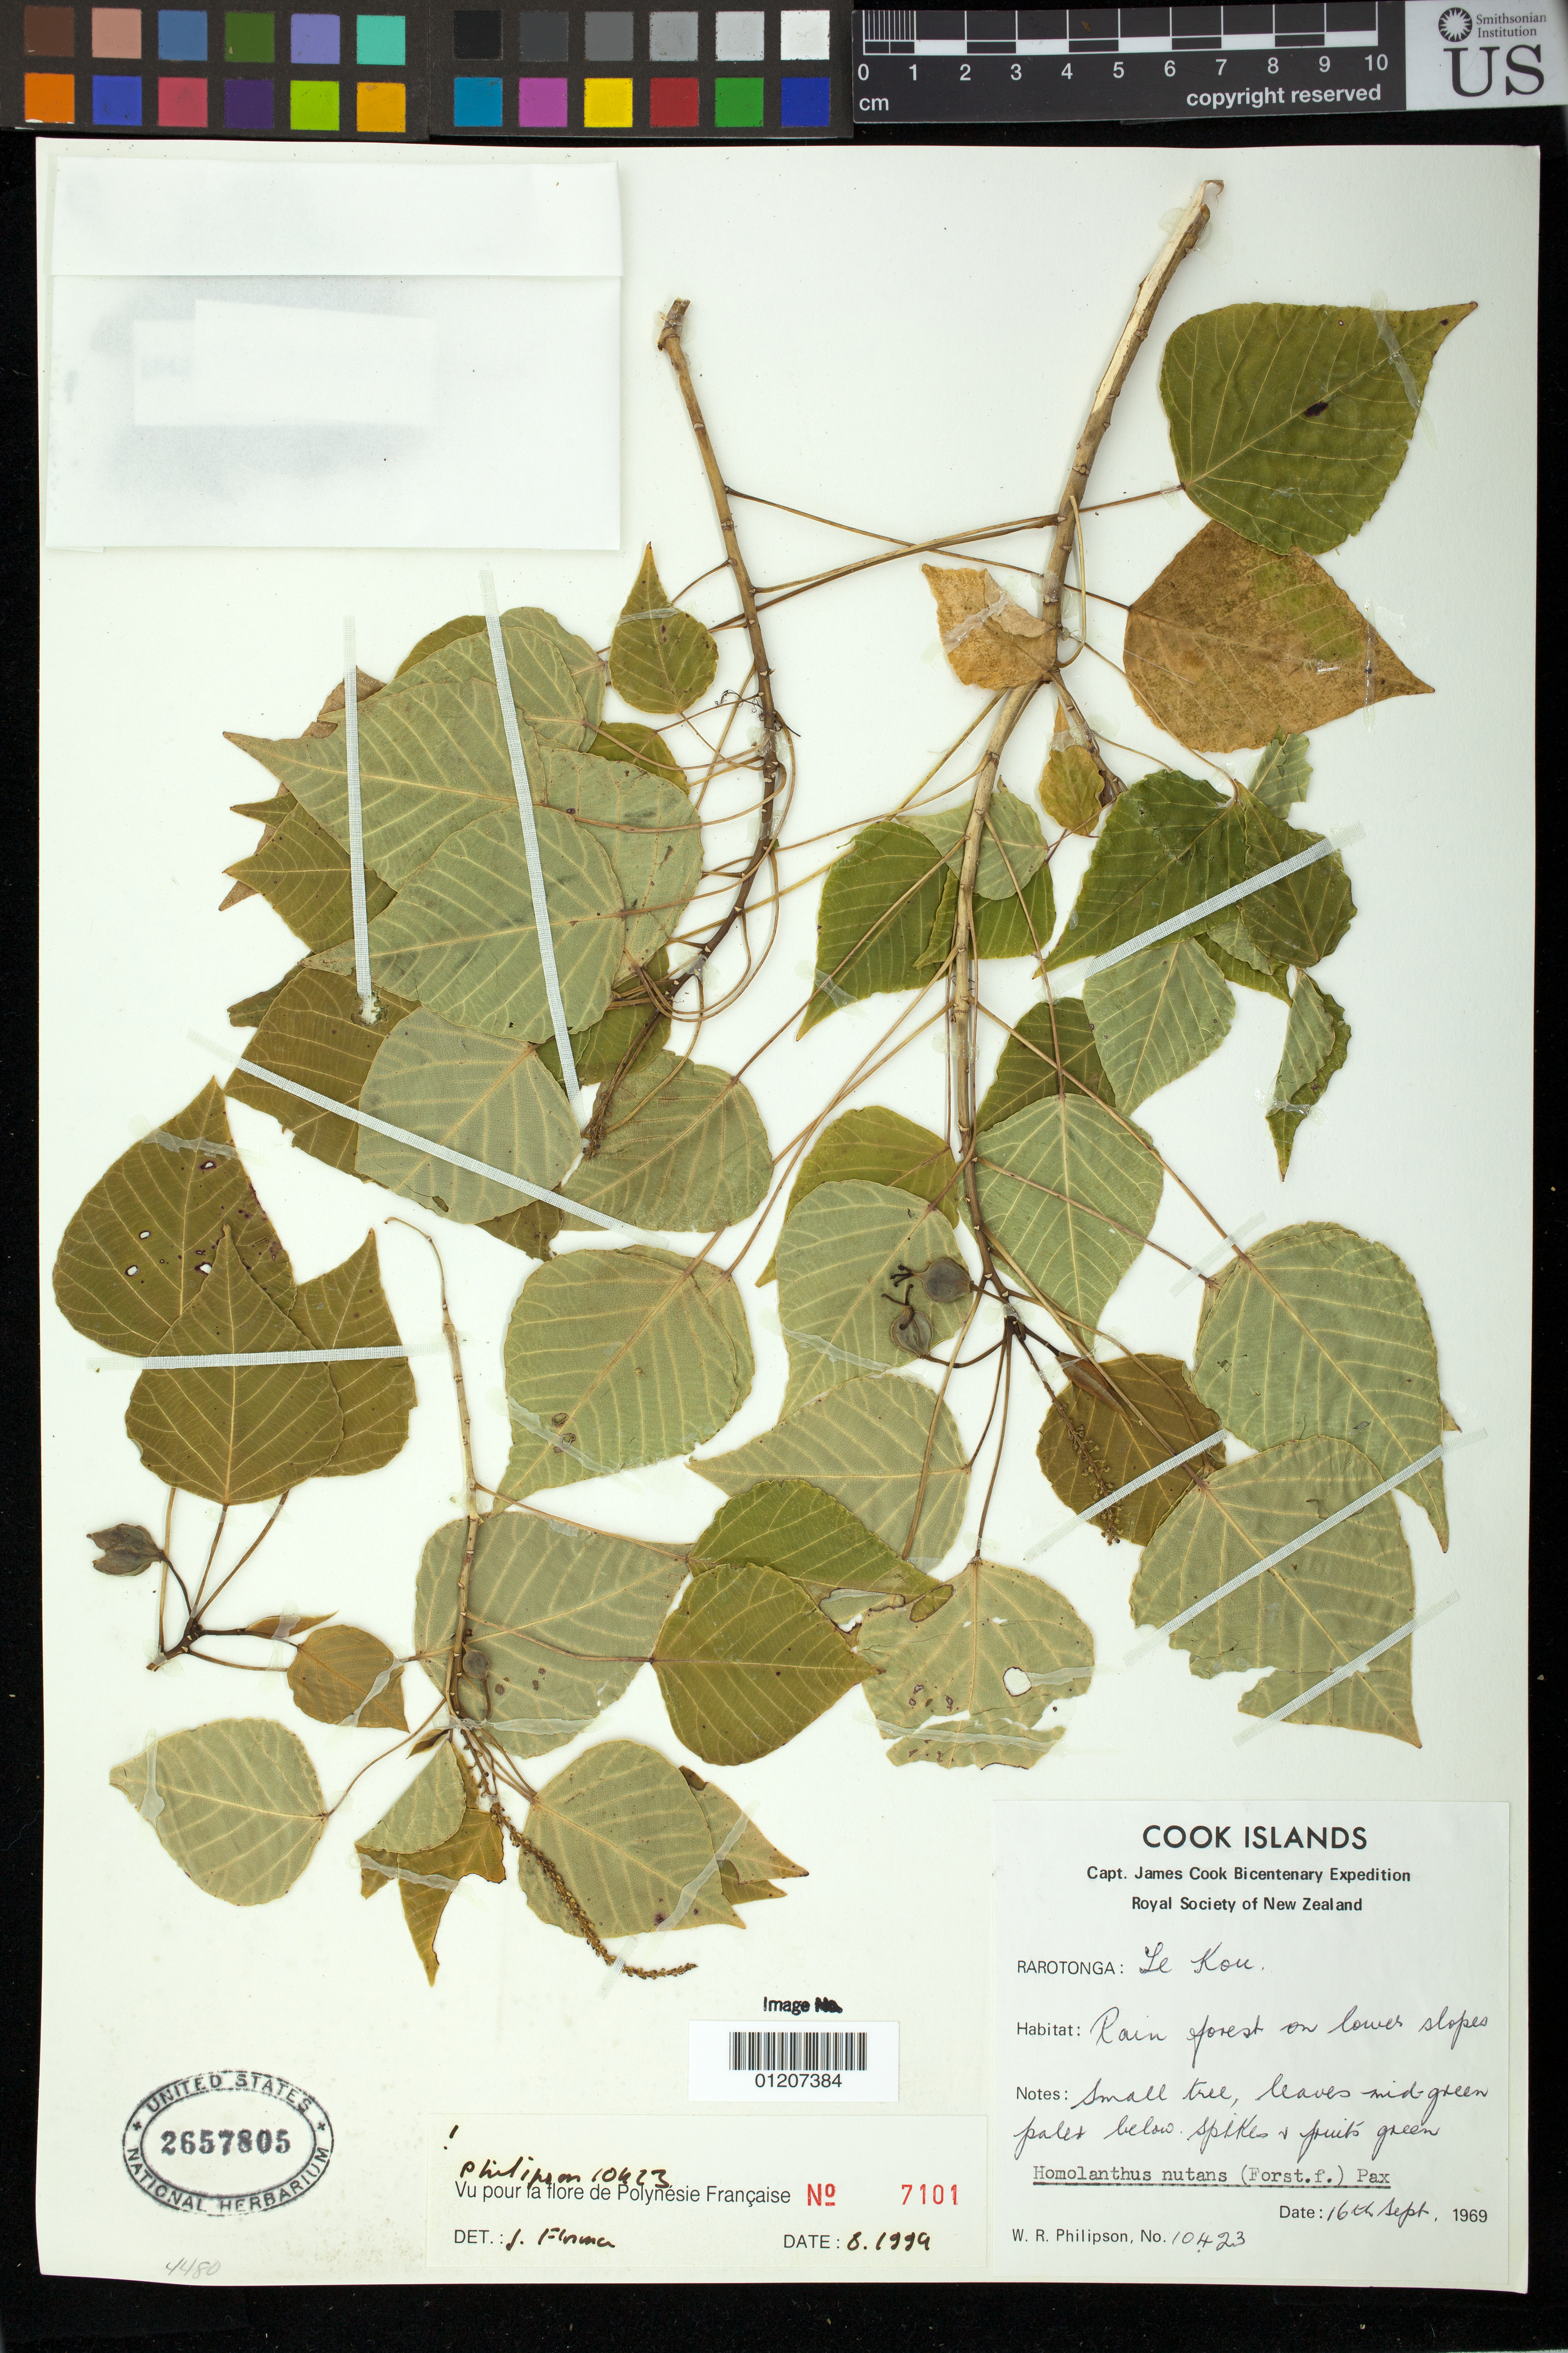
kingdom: Plantae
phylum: Tracheophyta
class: Magnoliopsida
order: Malpighiales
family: Euphorbiaceae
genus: Homalanthus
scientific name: Homalanthus nutans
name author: (G. Forst.) Guill.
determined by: Florence, J.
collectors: W. R. Philipson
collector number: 10423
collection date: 1969-09-16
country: Cook Islands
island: Rarotonga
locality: Le Kuo, Lower slopes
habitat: Rain forest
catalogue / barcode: US 2657805